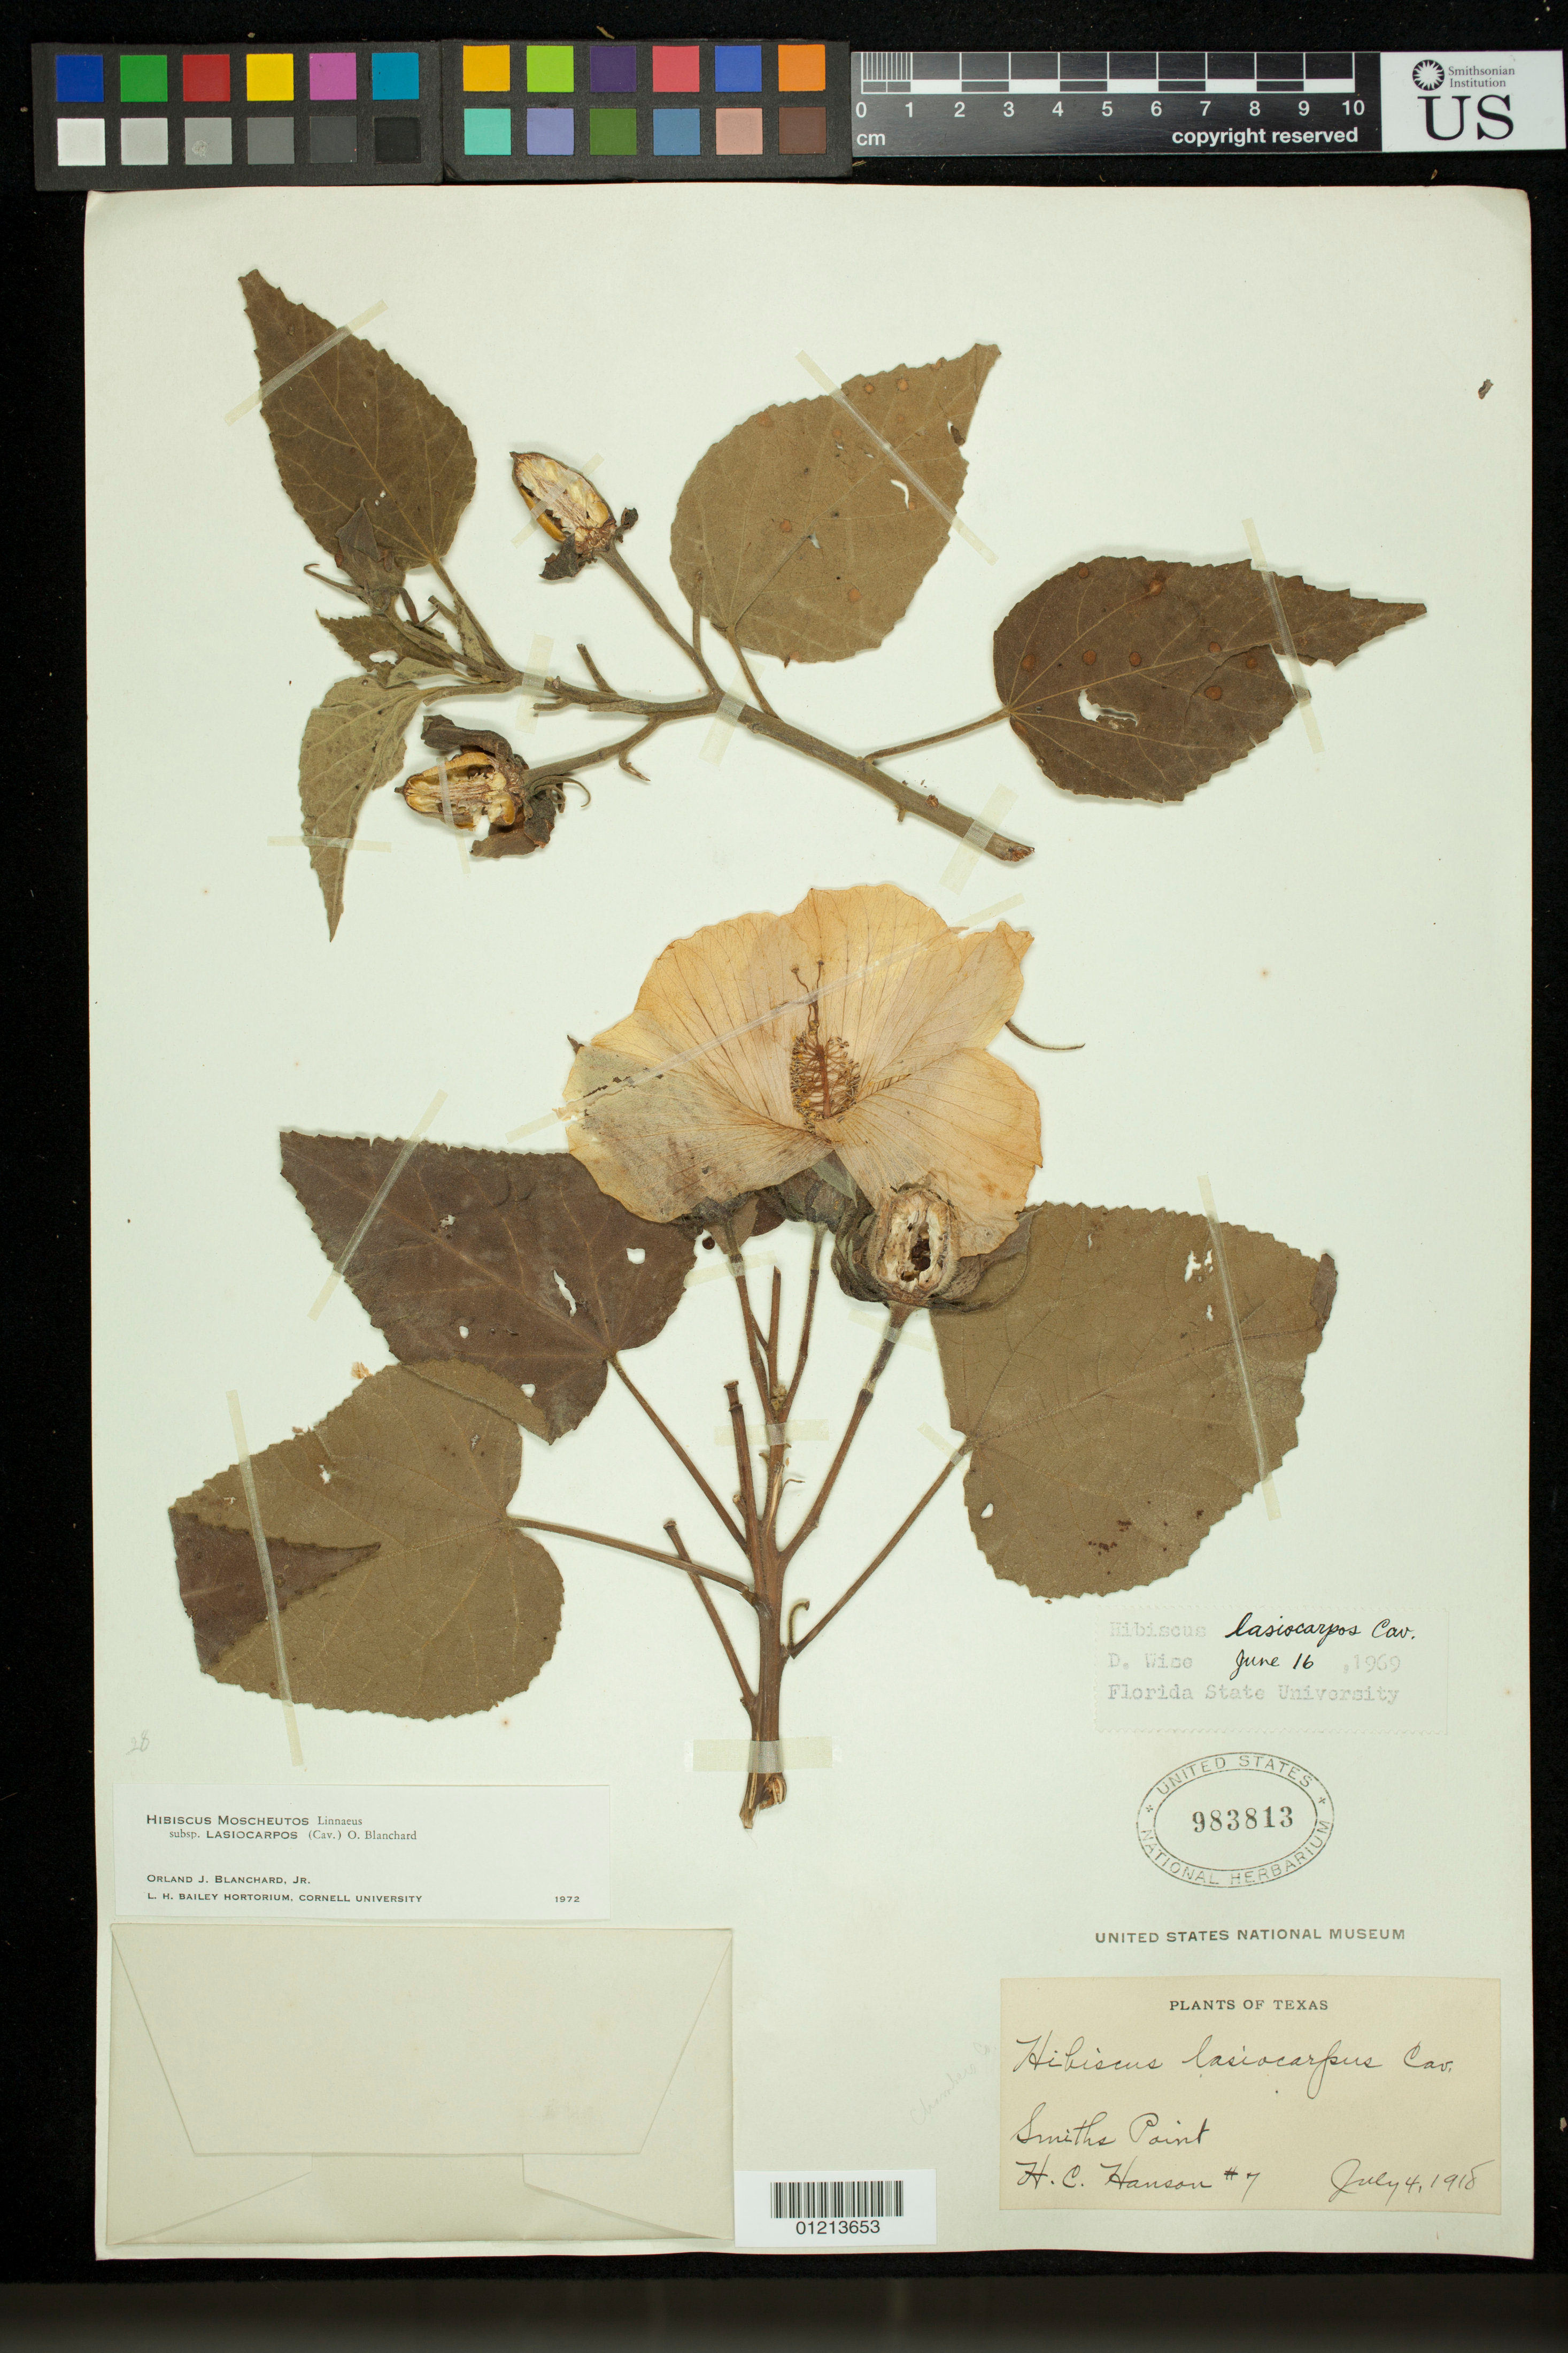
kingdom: Plantae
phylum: Tracheophyta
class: Magnoliopsida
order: Malvales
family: Malvaceae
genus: Hibiscus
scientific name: Hibiscus moscheutos subsp. lasiocarpos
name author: (Cav.) O.J. Blanch.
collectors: H. C. Hansen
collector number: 7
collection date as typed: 07 Apr 1918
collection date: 1918-04-07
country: United States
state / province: Texas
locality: Smiths Point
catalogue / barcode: US 983813